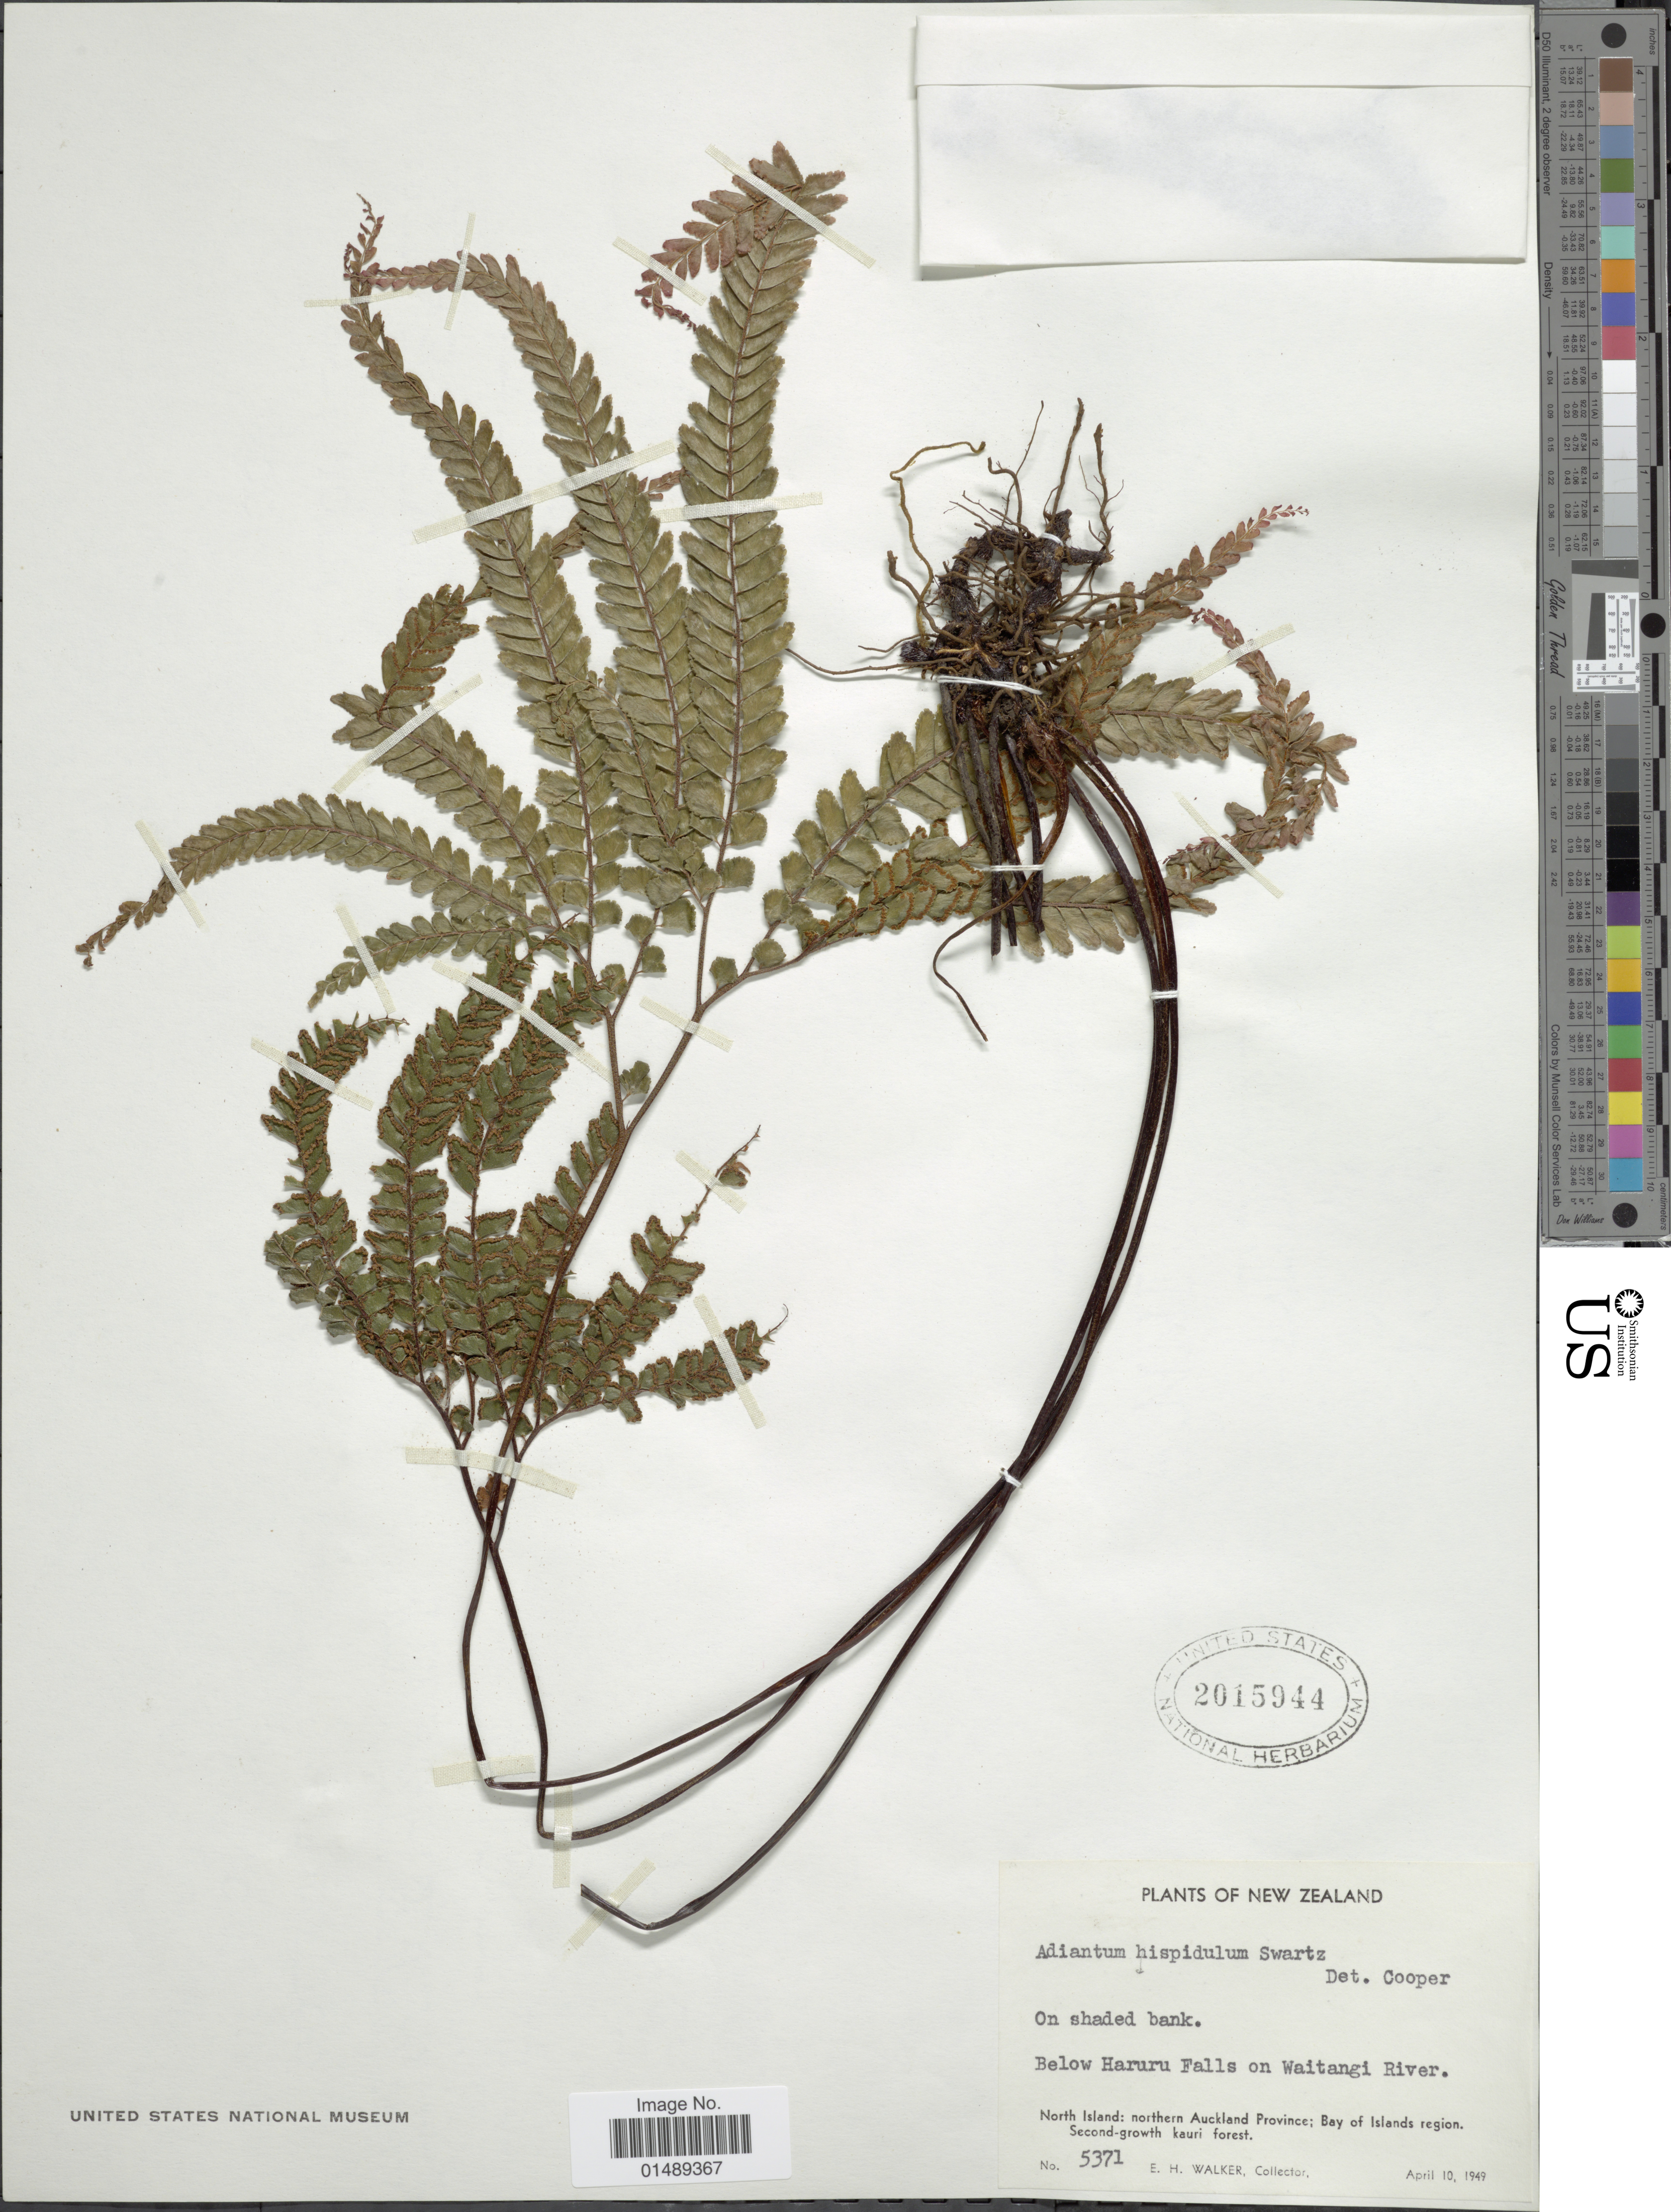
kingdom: Plantae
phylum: Tracheophyta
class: Polypodiopsida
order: Polypodiales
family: Pteridaceae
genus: Adiantum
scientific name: Adiantum hispidulum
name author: Sw.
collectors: E. H. Walker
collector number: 5371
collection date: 1949-04-10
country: New Zealand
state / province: Auckland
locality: Below Haruru Falls on Waitangi River, North Island: northern Auckland Province; Bay of Islands region., Second-growth Kauri forest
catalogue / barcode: US 2015944